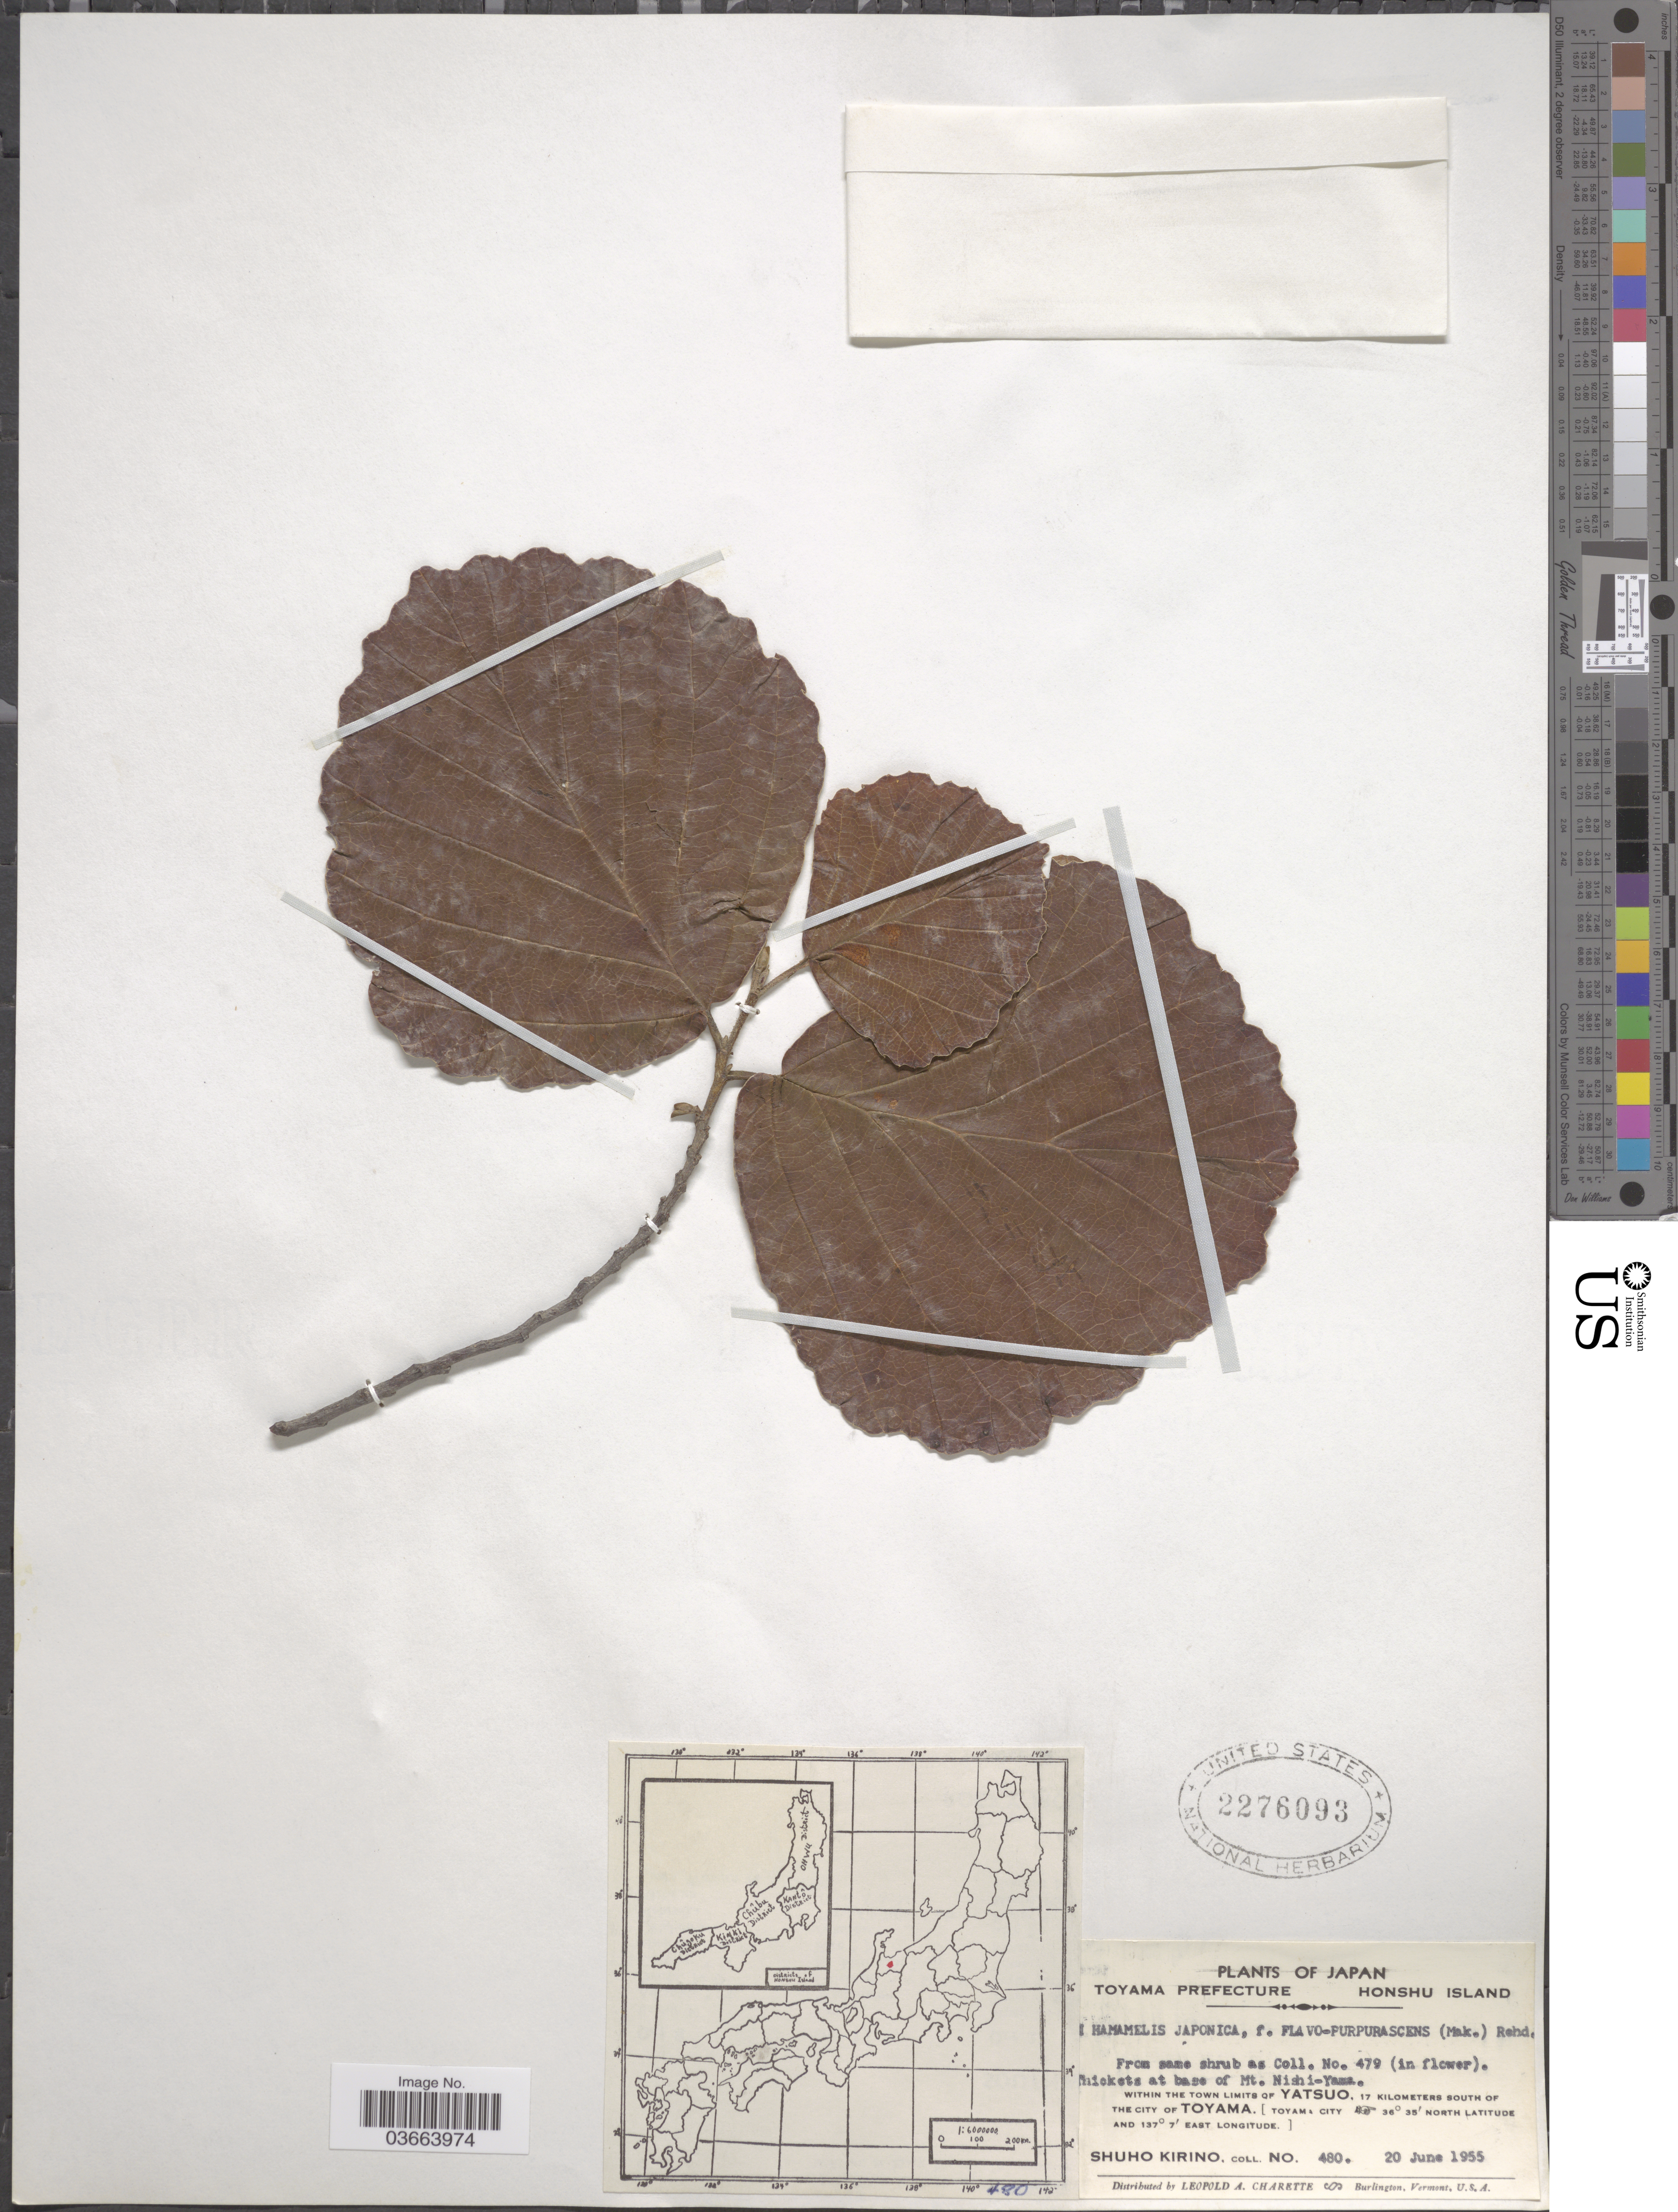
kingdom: Plantae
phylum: Tracheophyta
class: Magnoliopsida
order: Saxifragales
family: Hamamelidaceae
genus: Hamamelis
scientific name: Hamamelis japonica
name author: Siebold & Zucc.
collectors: S. Kirino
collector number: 480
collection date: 1955-06-20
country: Japan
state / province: Toyama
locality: Toyama Prefecture. Honshu Island. Thickets at the base of Mt. Nishi-Yama. Within the town limits of Yatsuo, 17 kilometers south of the city of Toyama. [Toyama City].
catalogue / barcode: US 2276093